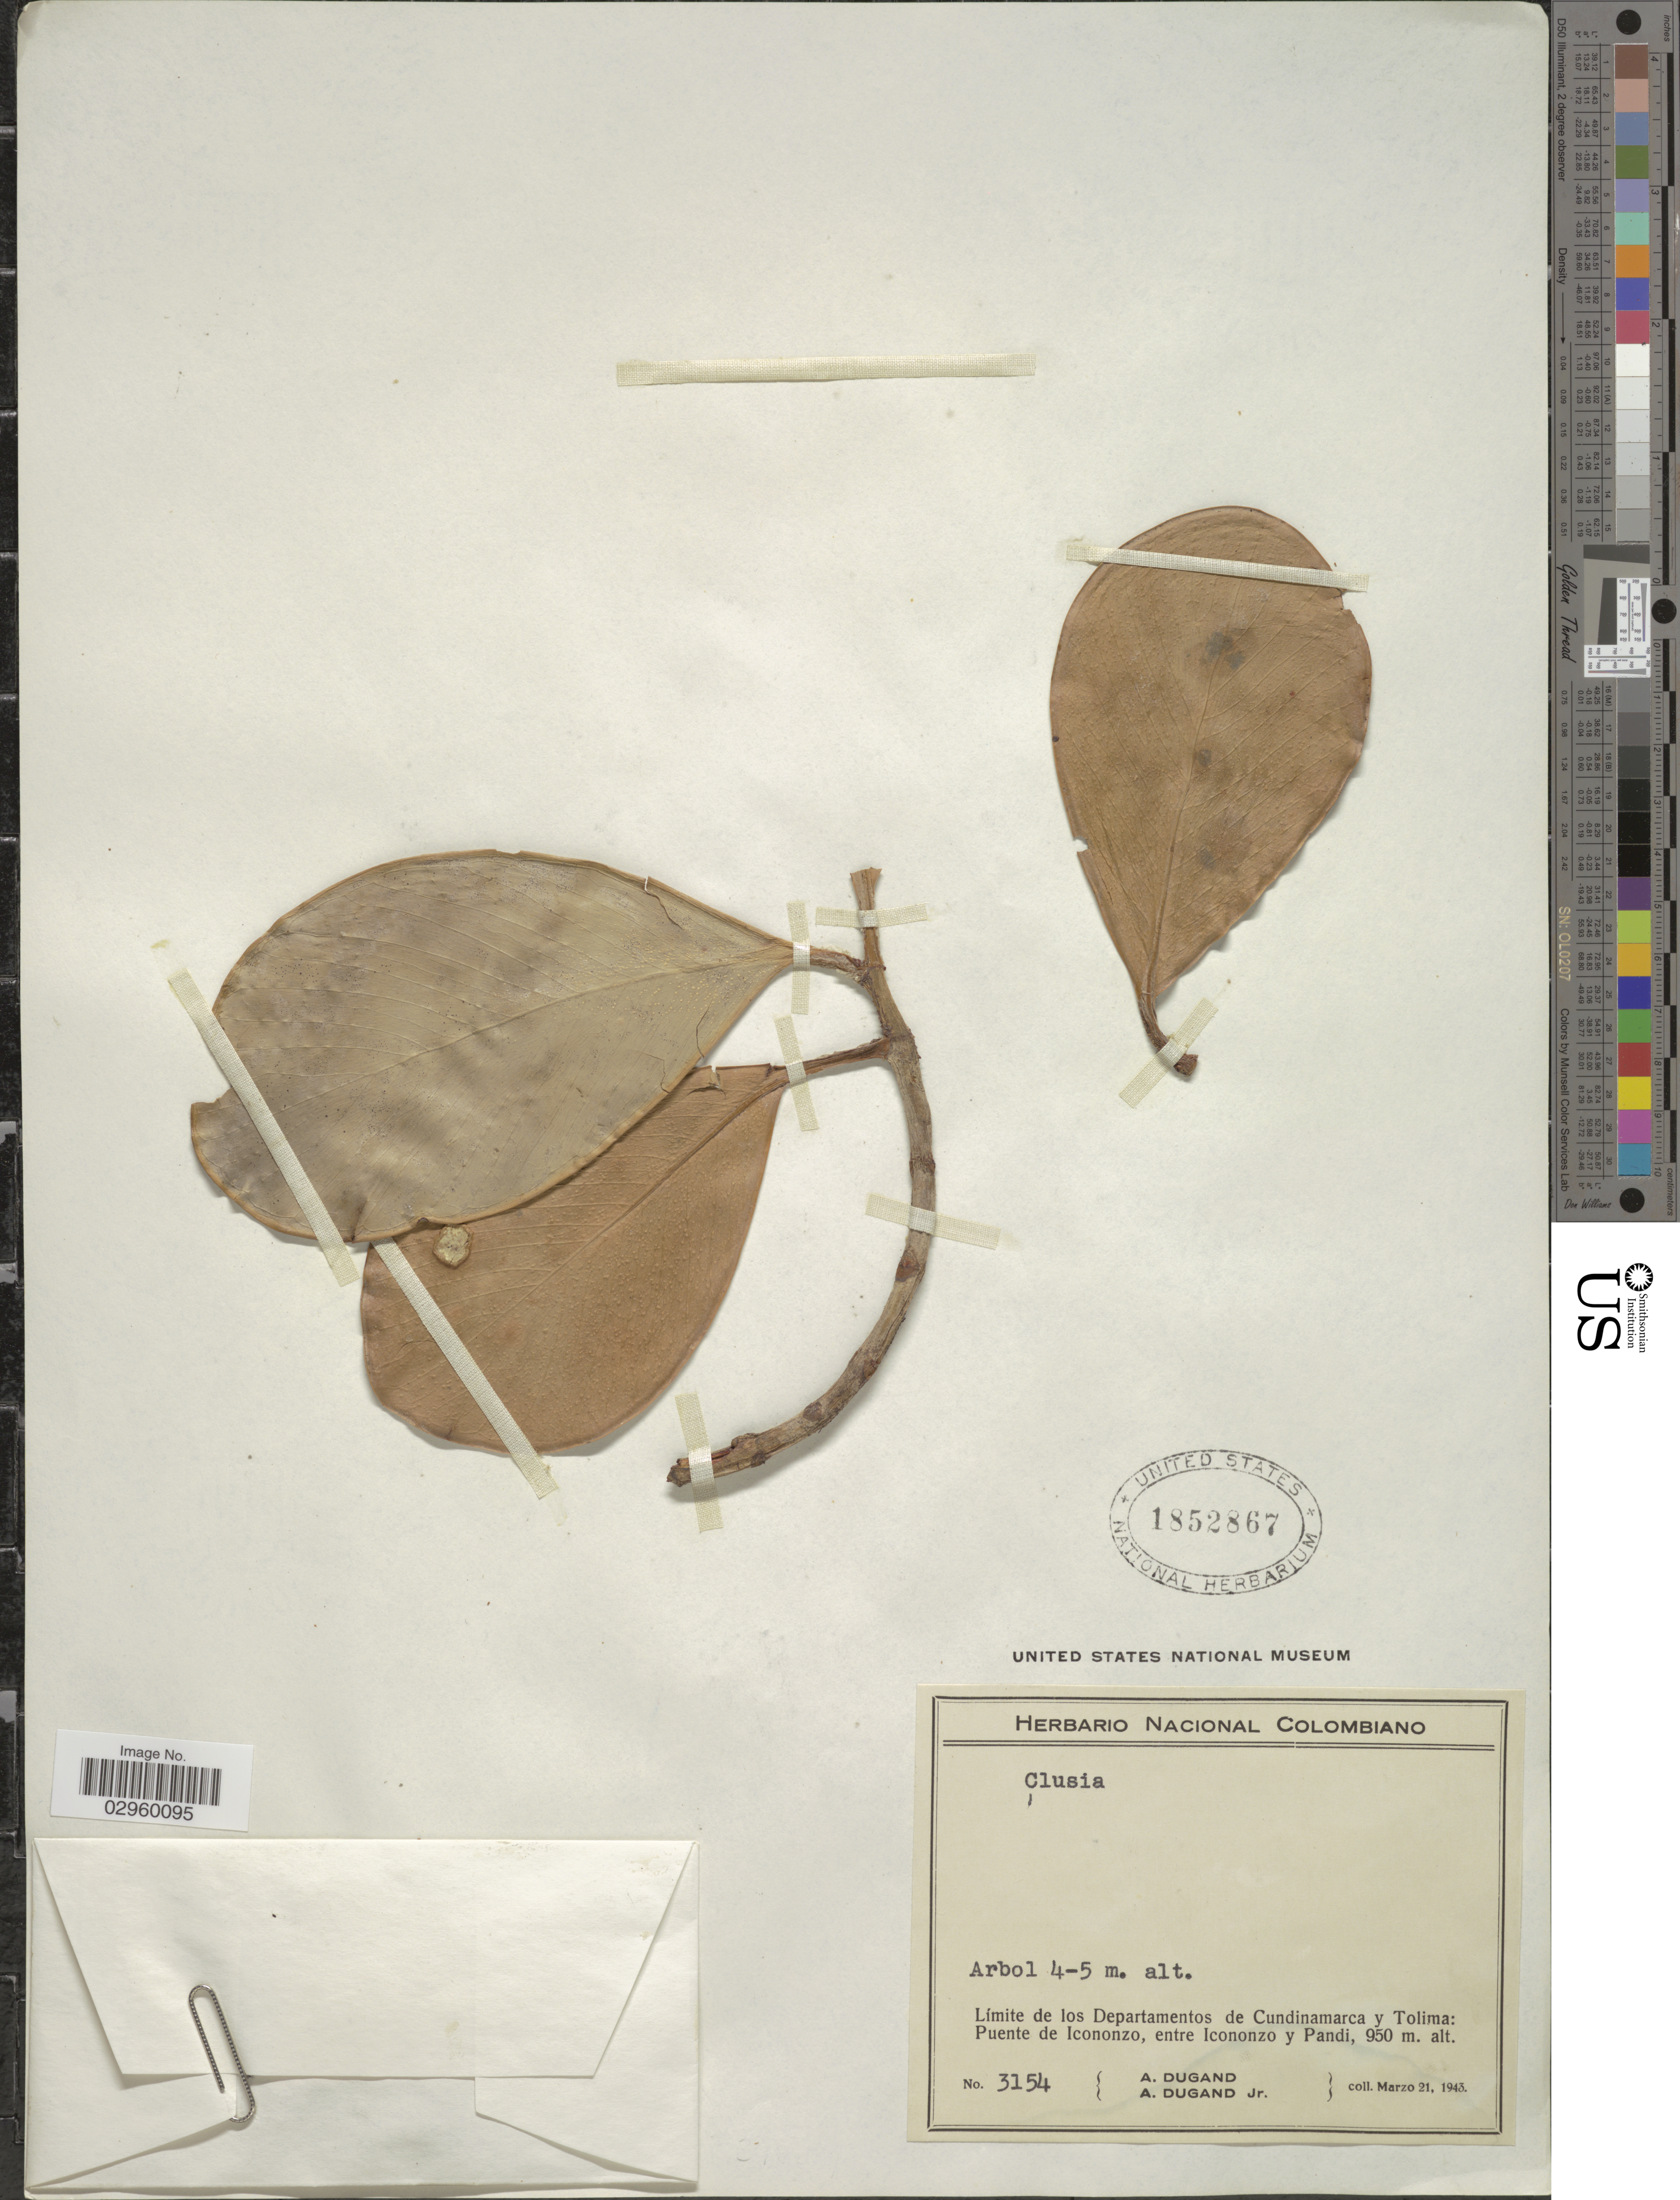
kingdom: Plantae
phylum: Tracheophyta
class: Magnoliopsida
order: Malpighiales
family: Clusiaceae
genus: Clusia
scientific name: Clusia sp.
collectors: A. Dugand & A. Dugand Jr.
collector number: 3154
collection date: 1943-03-21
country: Colombia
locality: Límite de los Departamentos de Cundinamarca y Tolima: Puente de Icononzo, entre Iconozo y Pandi.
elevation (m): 950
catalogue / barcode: US 1852867